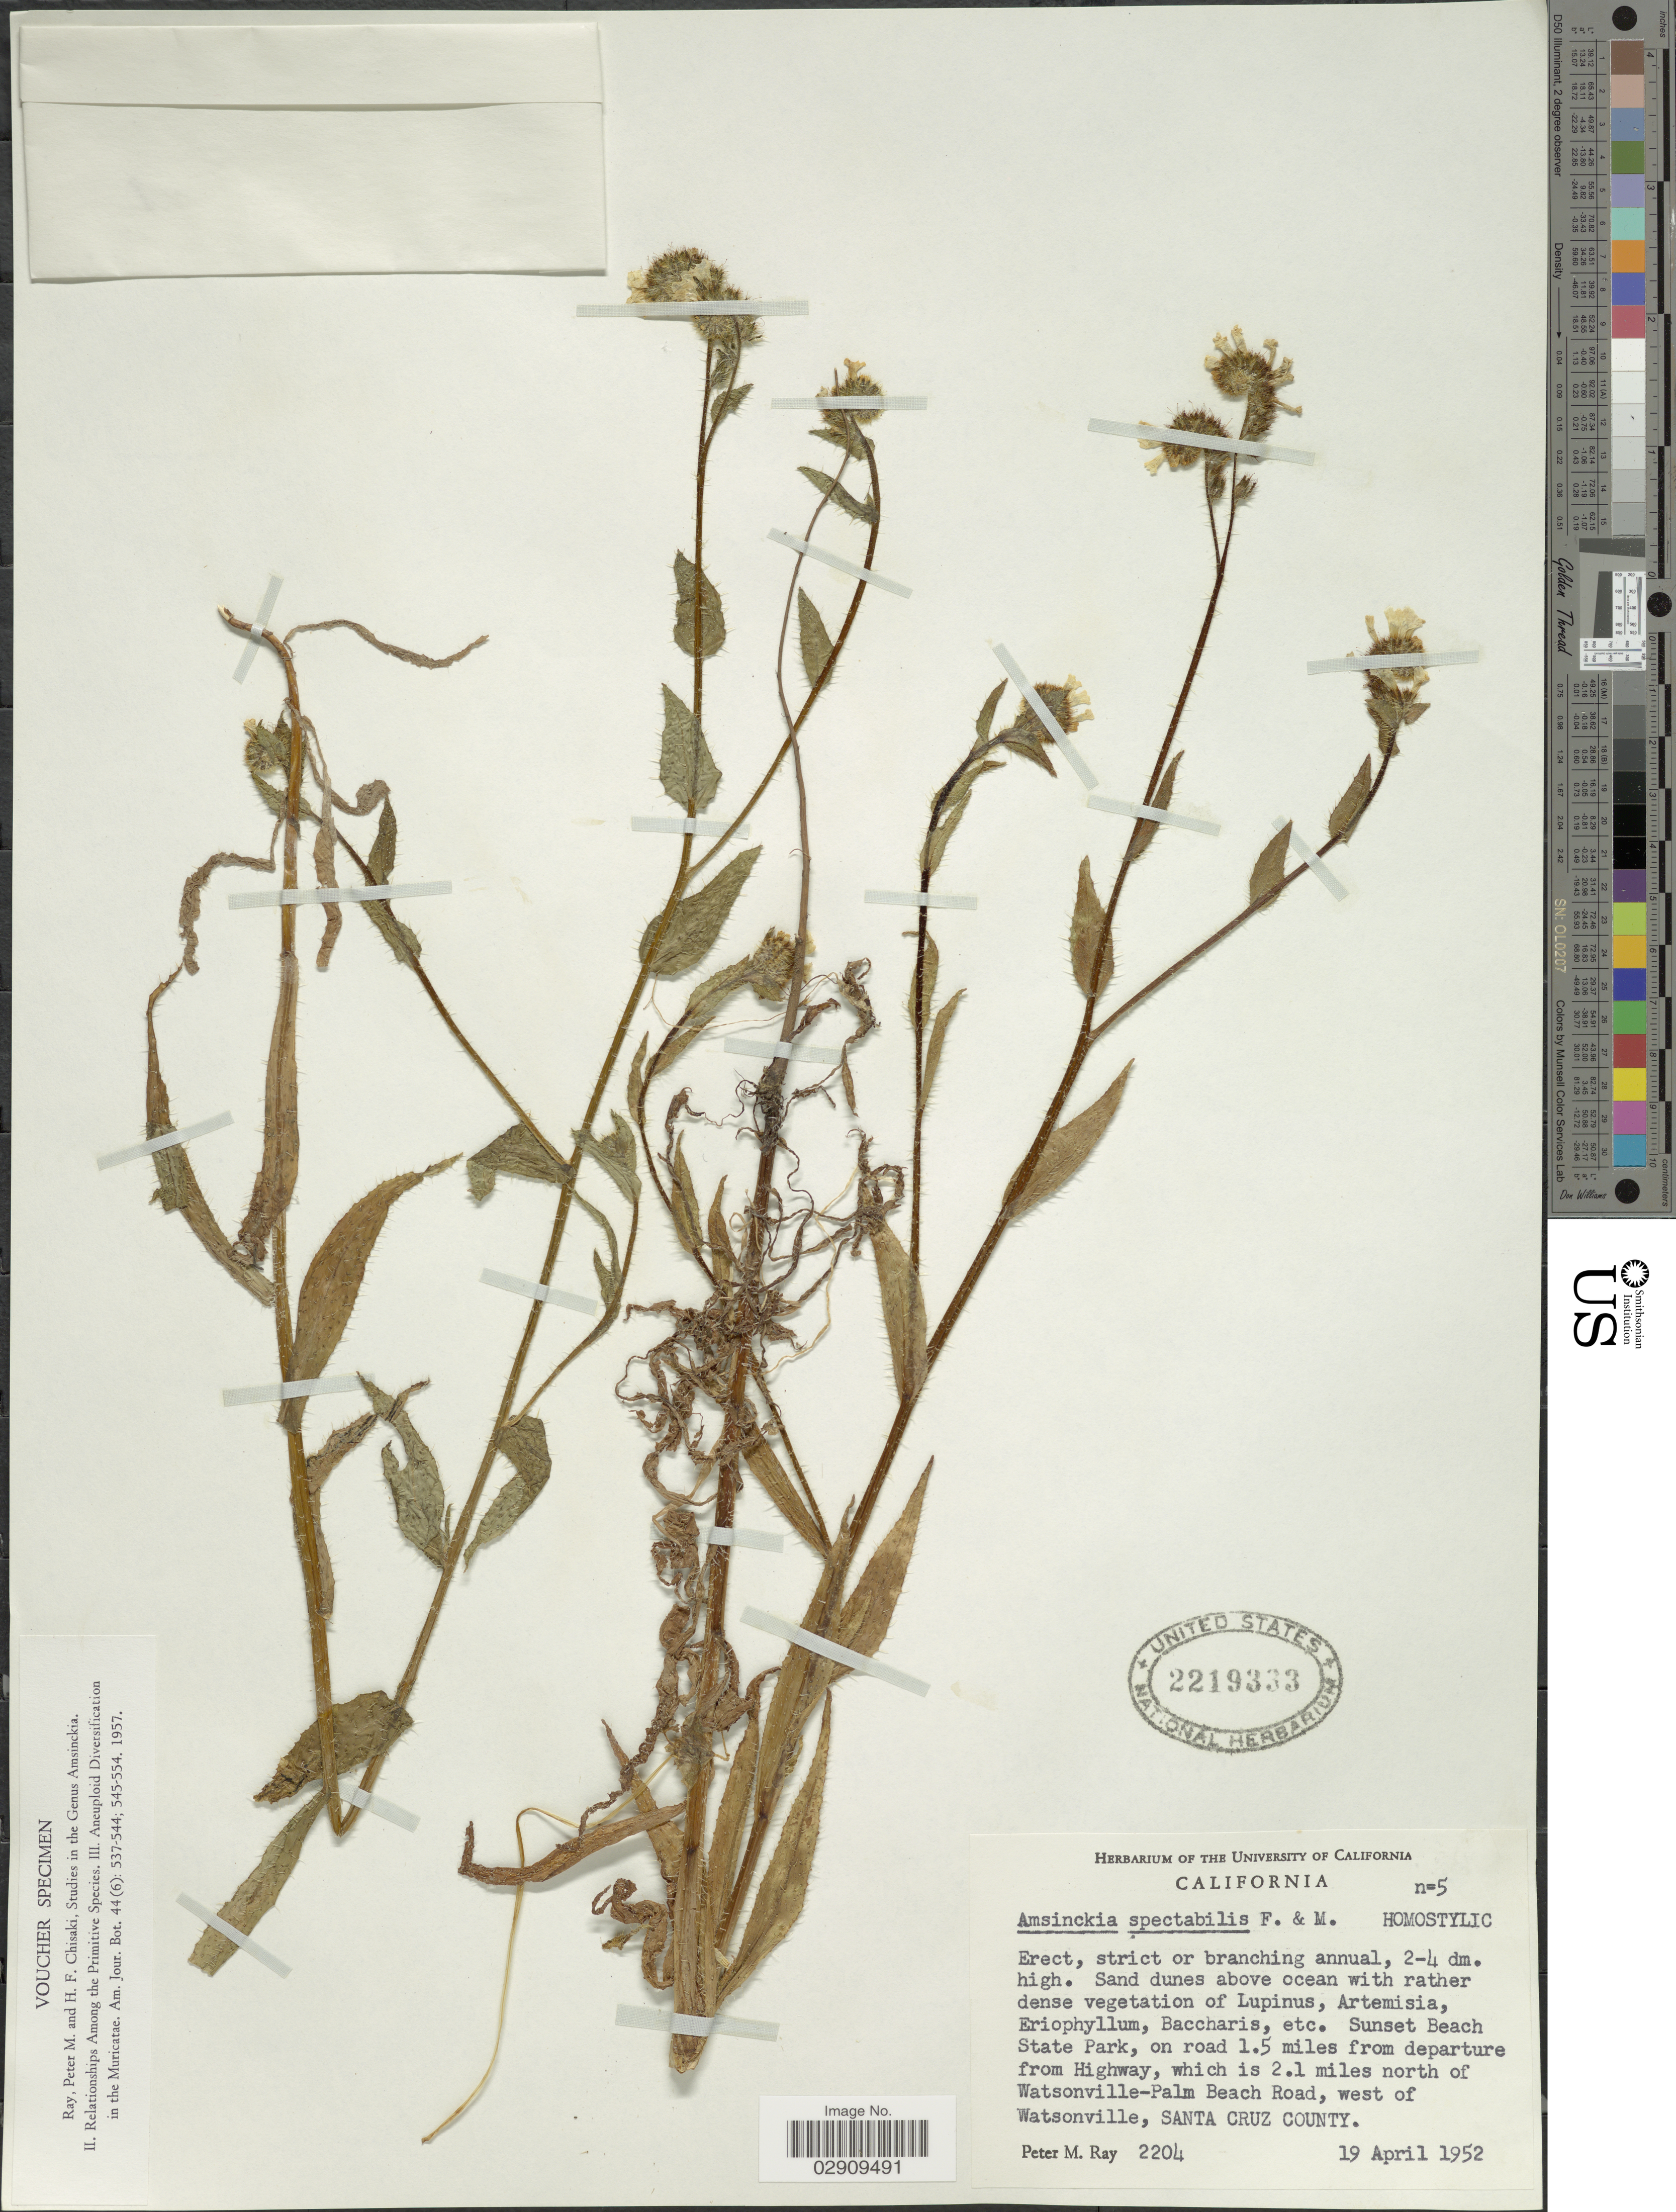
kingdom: Plantae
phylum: Tracheophyta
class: Magnoliopsida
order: Boraginales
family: Boraginaceae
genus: Amsinckia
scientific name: Amsinckia spectabilis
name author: Fisch. & C.A. Mey.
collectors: P. Ray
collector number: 2204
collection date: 1952-04-19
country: United States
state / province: California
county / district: Santa Cruz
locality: Sunset Beach State Park, on road 1.5 miles from departure from Highway, which is 2.1 miles north of Watsonville-Palm Beach Road, west of Watsonville, Santa Cruz County.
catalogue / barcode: US 2219333